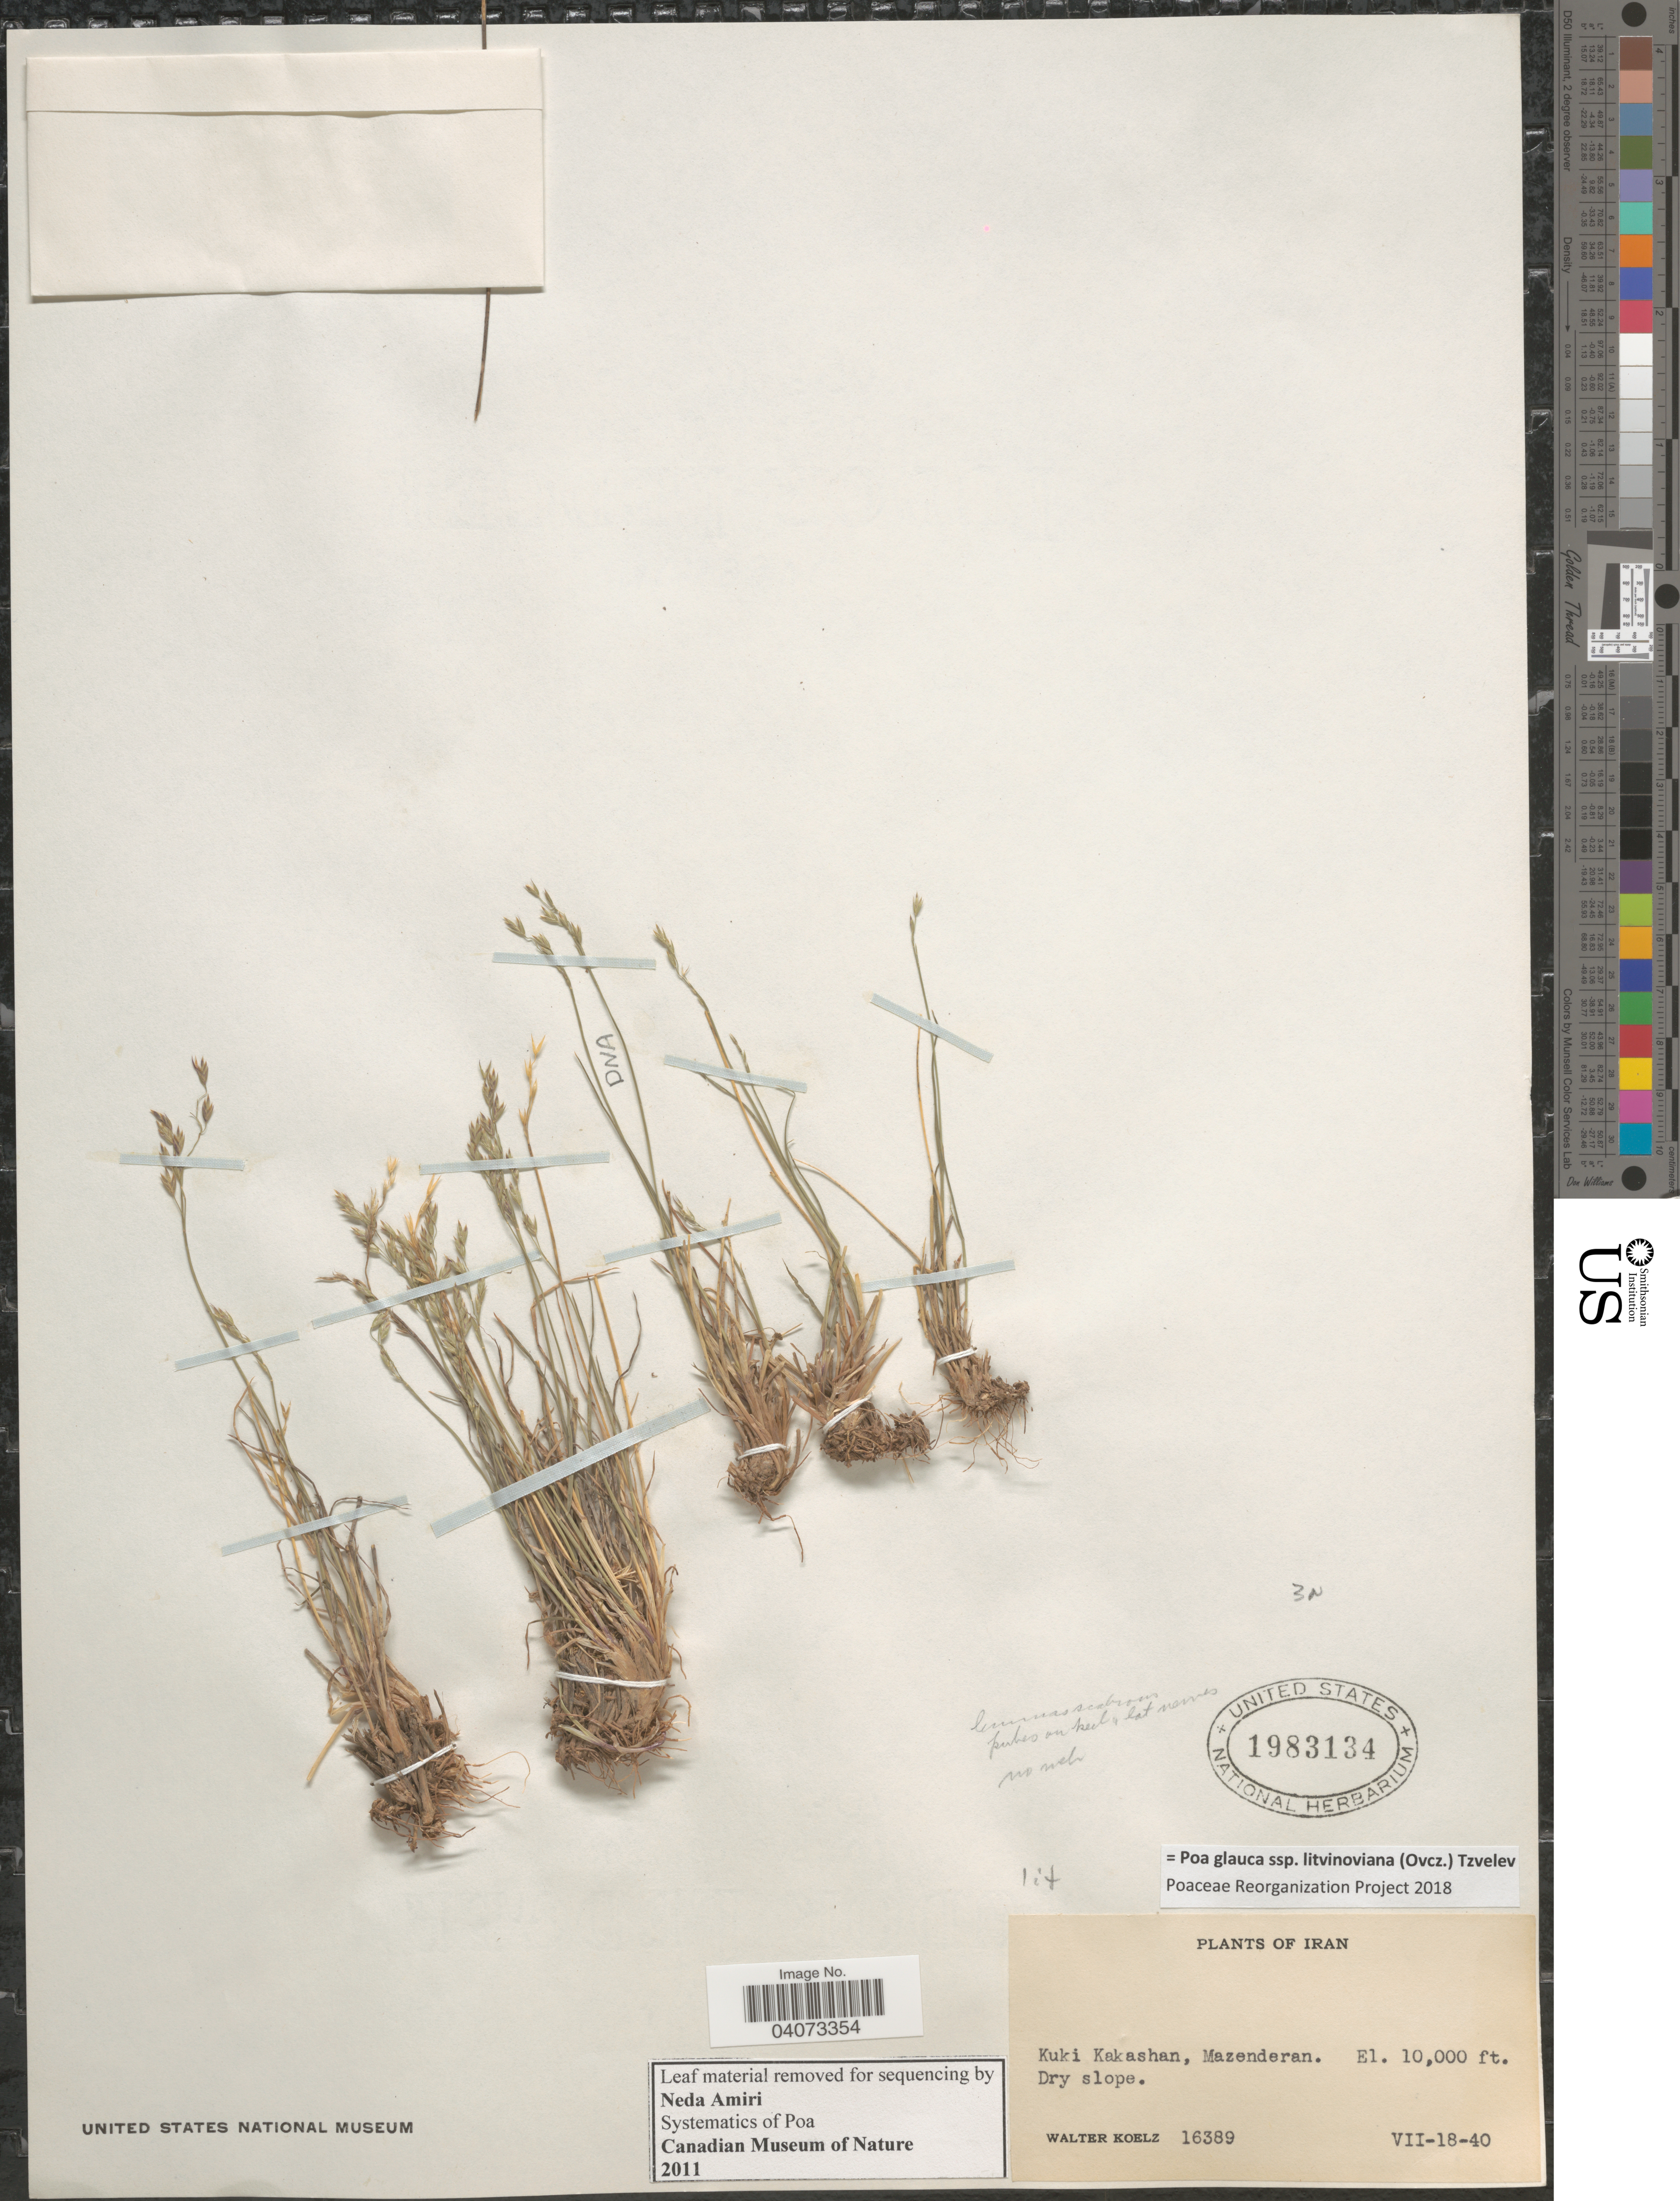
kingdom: Plantae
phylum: Tracheophyta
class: Liliopsida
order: Poales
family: Poaceae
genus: Poa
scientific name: Poa glauca subsp. litvinoviana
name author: (Ovcz.) Tzvelev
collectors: W. N. Koelz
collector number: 16389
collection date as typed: Transcribed d/m/y: 18/7/40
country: Iran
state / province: Mazandaran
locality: Kuki Kakashan, Mazenderan.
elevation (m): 3048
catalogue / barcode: US 1983134